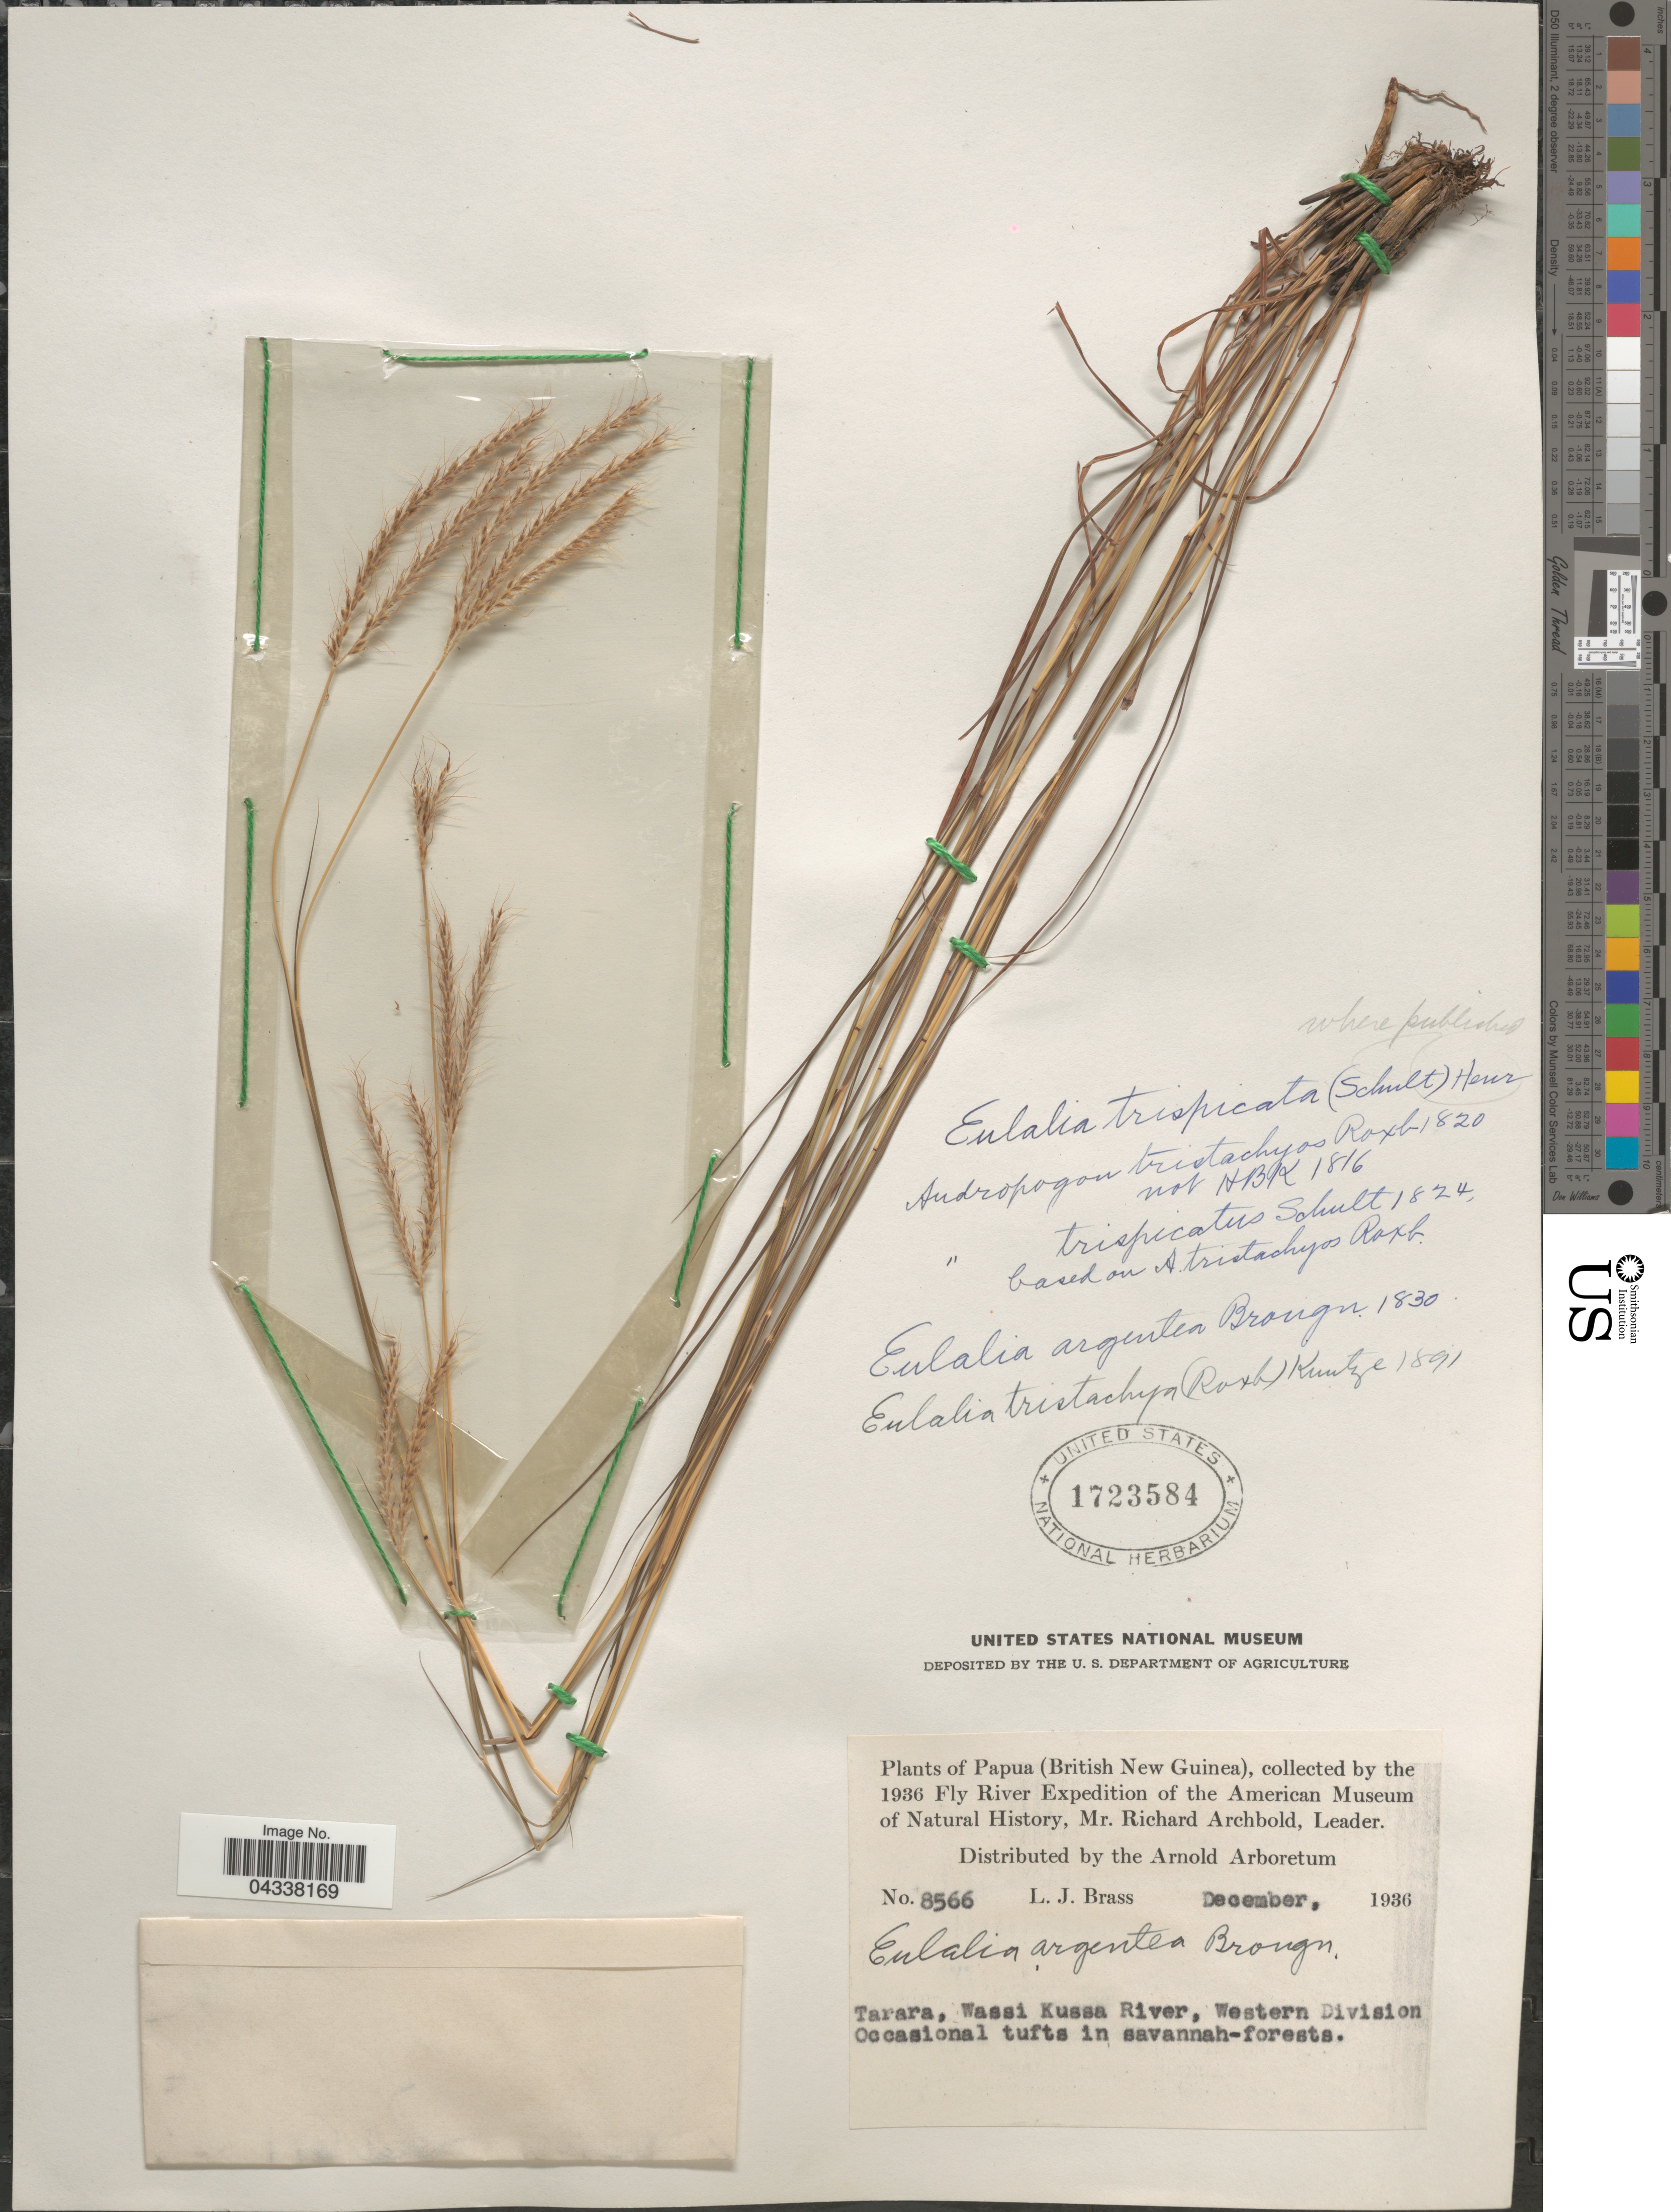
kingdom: Plantae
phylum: Tracheophyta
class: Liliopsida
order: Poales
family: Poaceae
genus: Pseudopogonatherum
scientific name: Pseudopogonatherum trispicatum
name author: (Schult.) Ohwi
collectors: L. J. Brass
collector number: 8566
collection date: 1936-12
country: Papua New Guinea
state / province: Manus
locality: (British New Guinea). 1936 Fly River Expedition of the American Museum of Natural History. Tarara, Wassi Kussa River, Western Division.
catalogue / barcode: US 1723584